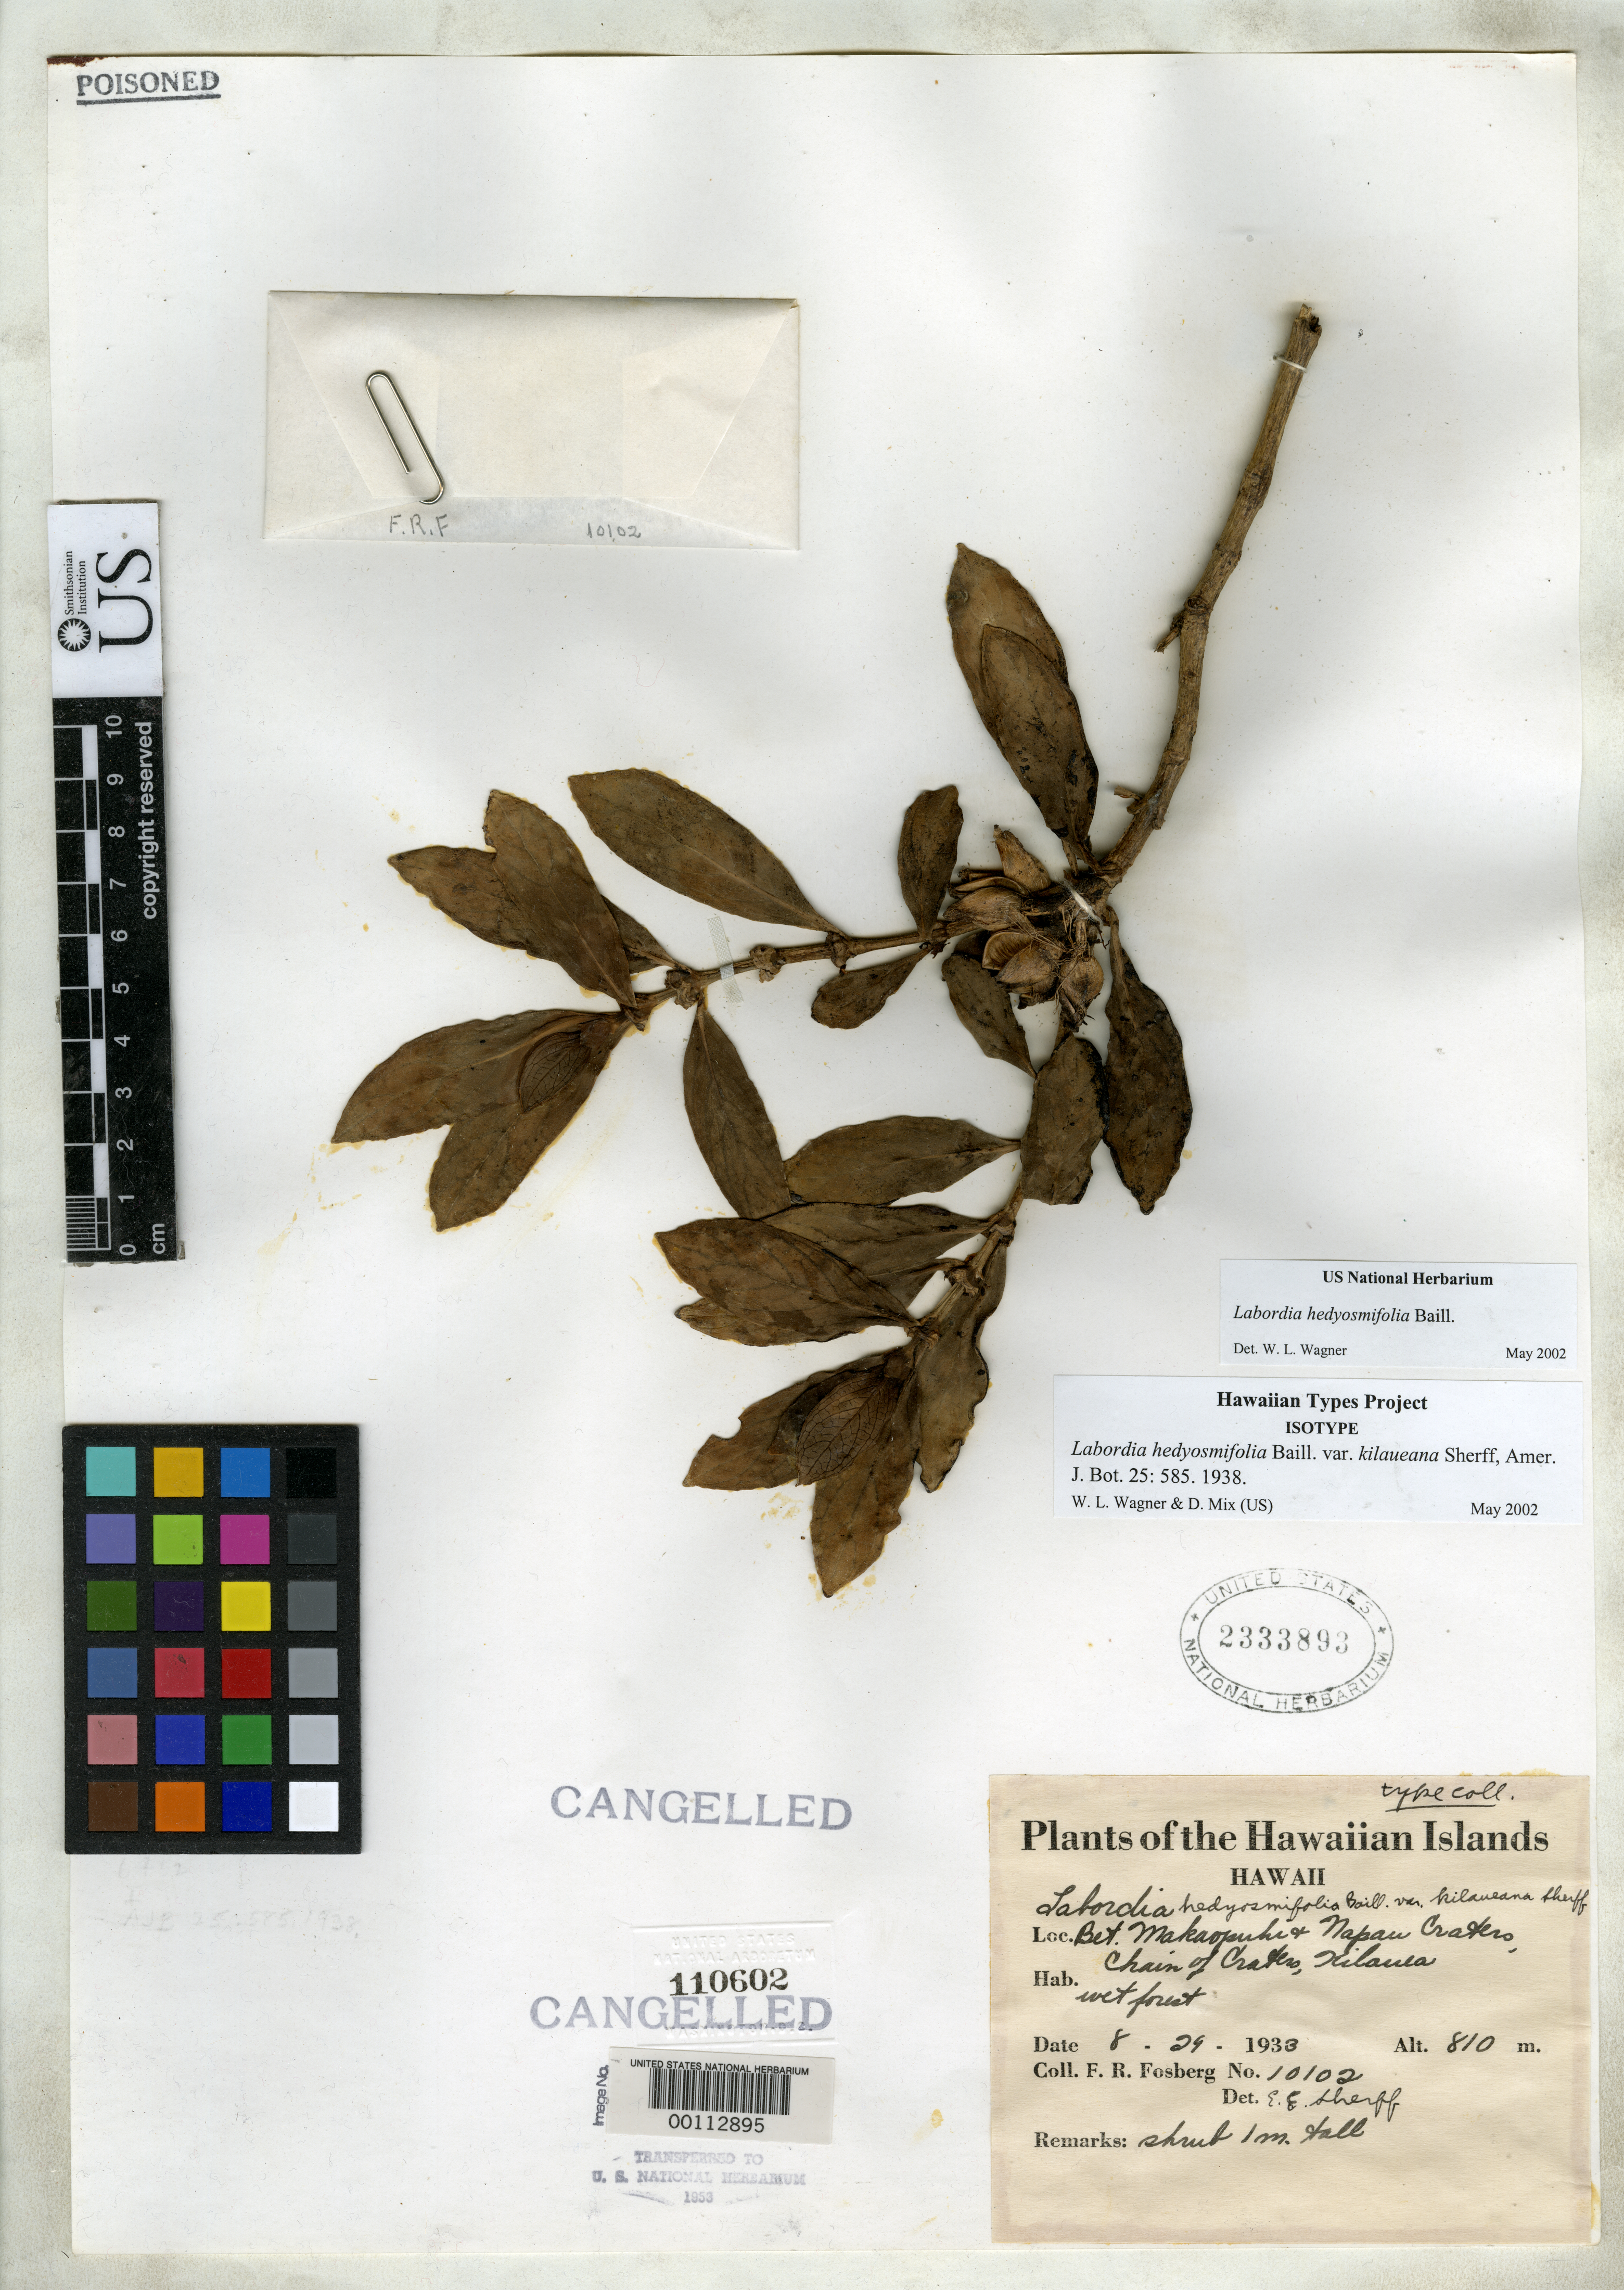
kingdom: Plantae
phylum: Tracheophyta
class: Magnoliopsida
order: Gentianales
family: Loganiaceae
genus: Labordia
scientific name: Labordia hedyosmifolia var. kilaueana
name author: Sherff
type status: Isotype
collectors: F. R. Fosberg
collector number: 10102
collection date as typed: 29 Aug 1933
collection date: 1933-08-29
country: United States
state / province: Hawaii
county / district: Hawaii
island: Hawaii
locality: Between Makaopuhi and Napau Craters, chain of Craters, Kilauea.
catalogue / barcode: US 2333893